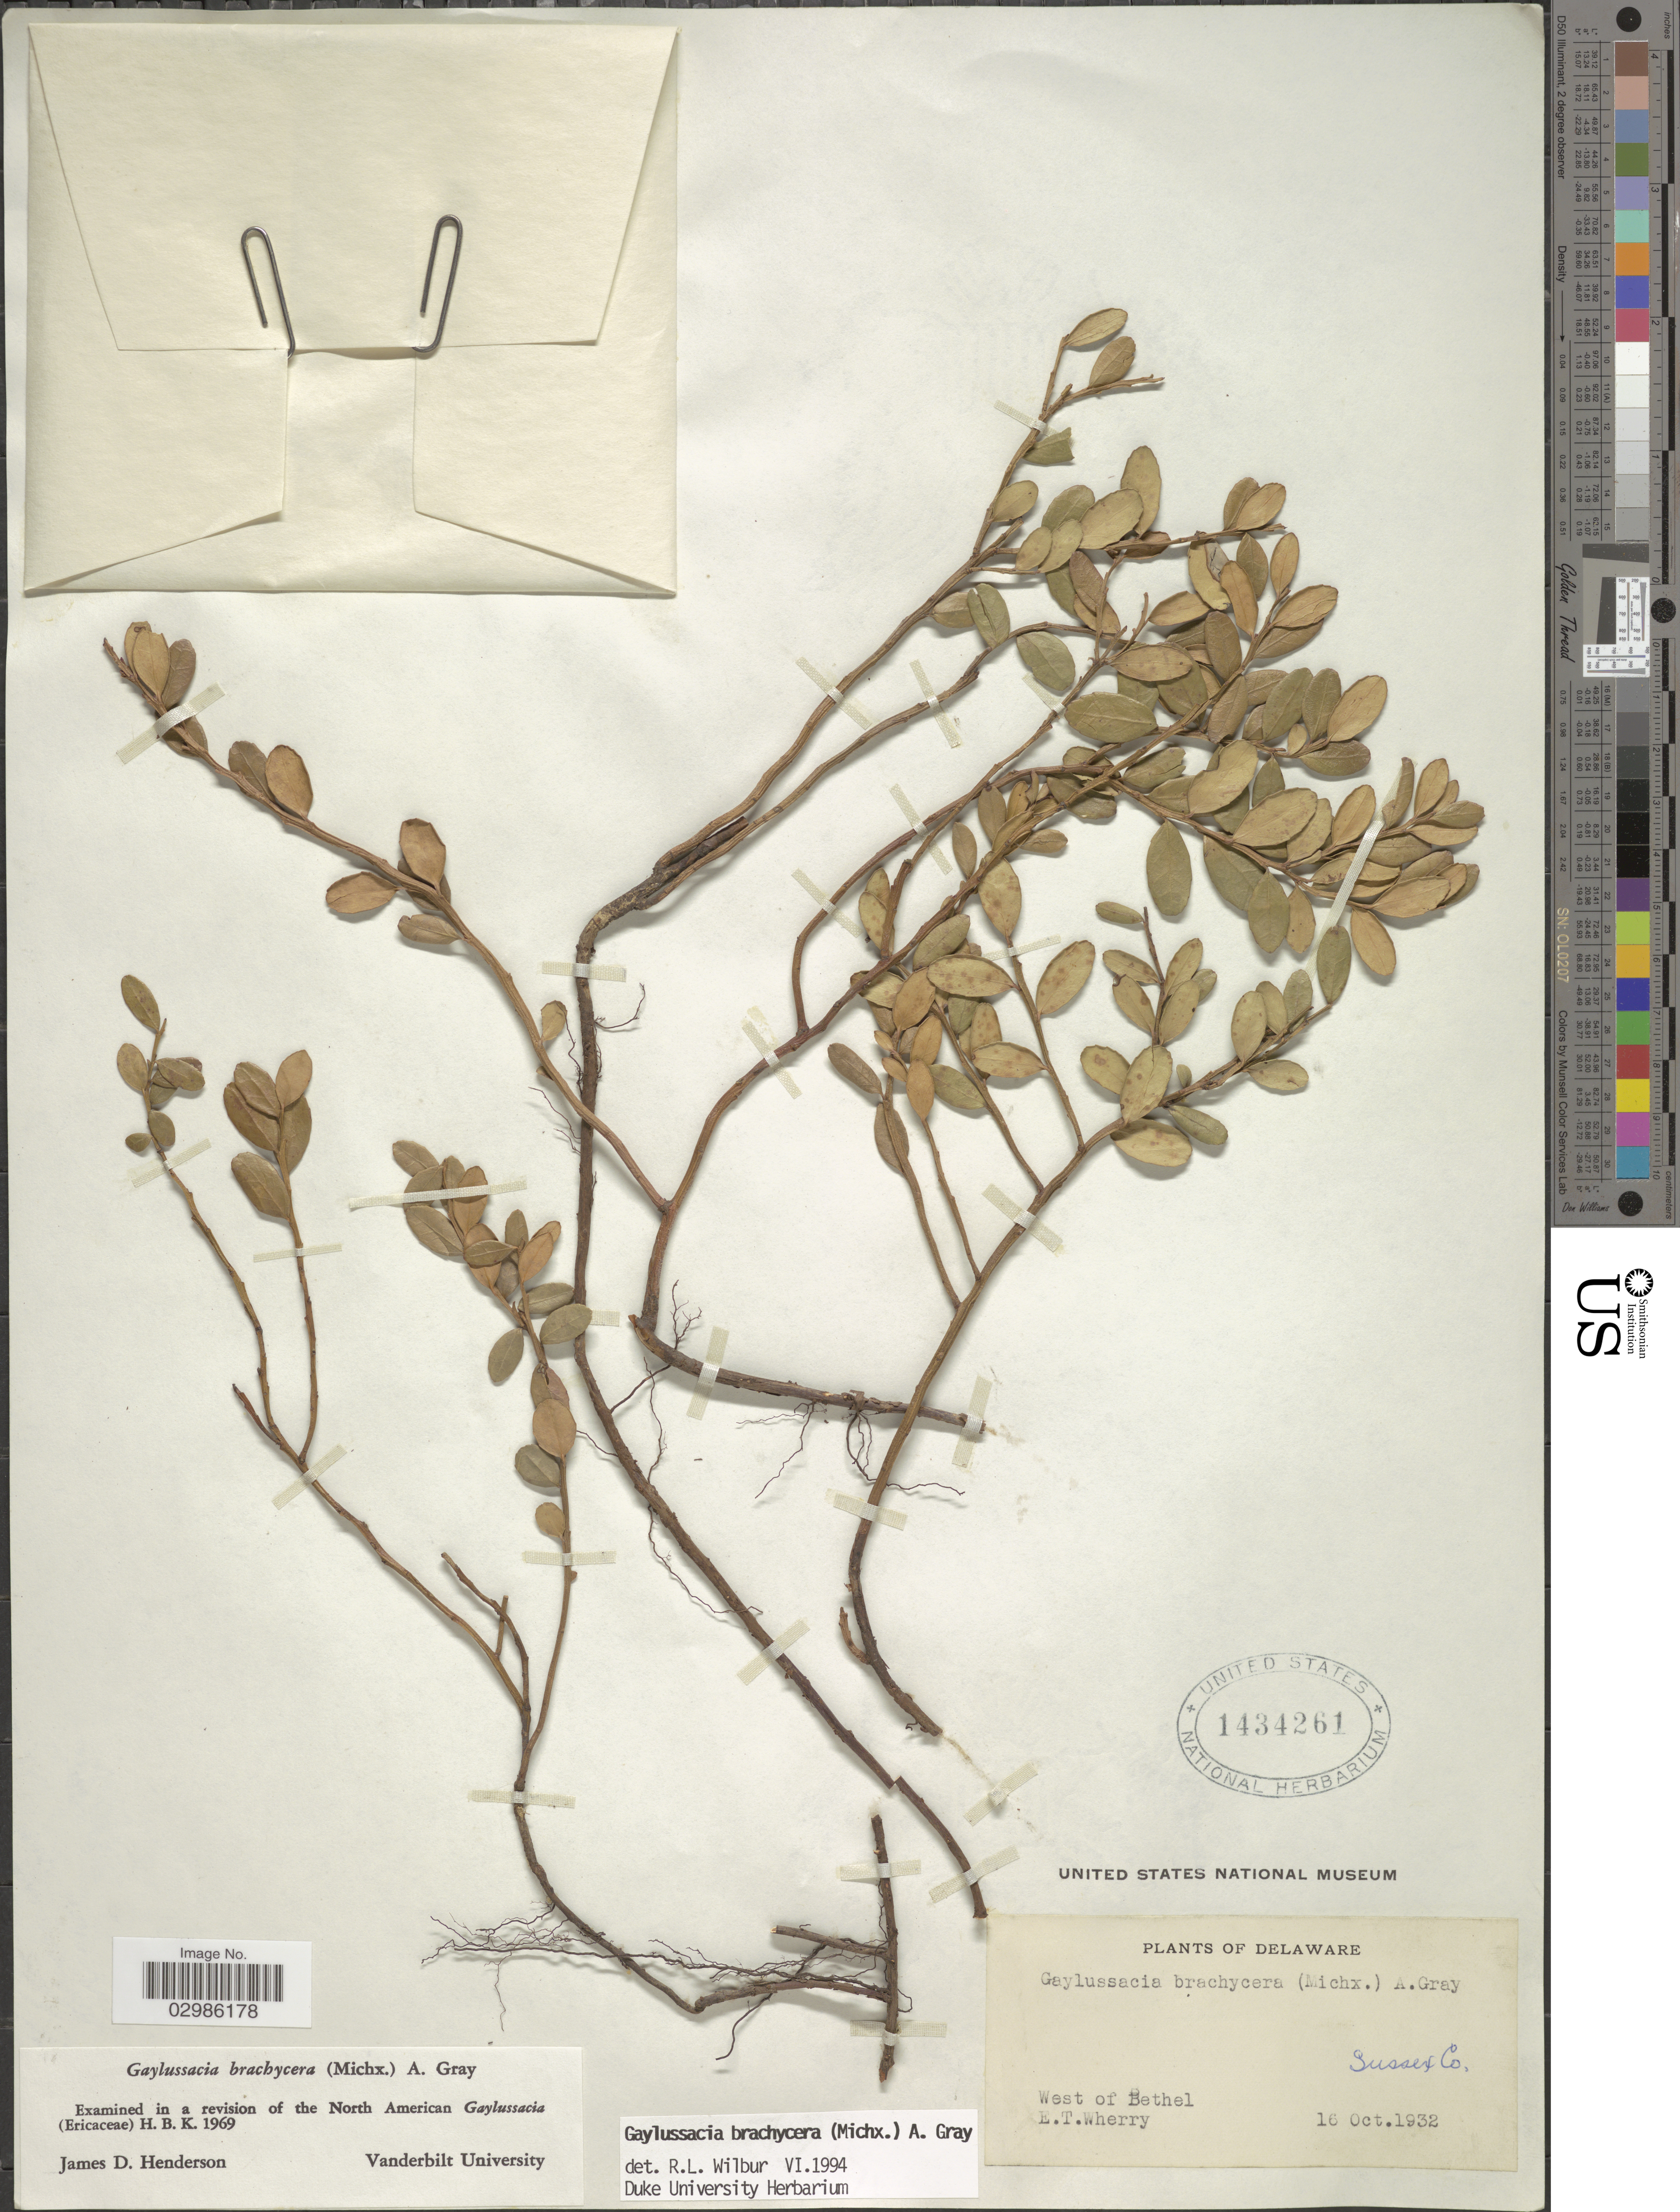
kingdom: Plantae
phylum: Tracheophyta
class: Magnoliopsida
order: Ericales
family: Ericaceae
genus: Gaylussacia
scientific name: Gaylussacia brachycera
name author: (Michx.) Torr. & A. Gray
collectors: E. T. Wherry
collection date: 1932-10-16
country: United States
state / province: Delaware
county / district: Sussex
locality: West of Bethel. Sussex Co.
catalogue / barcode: US 1434261